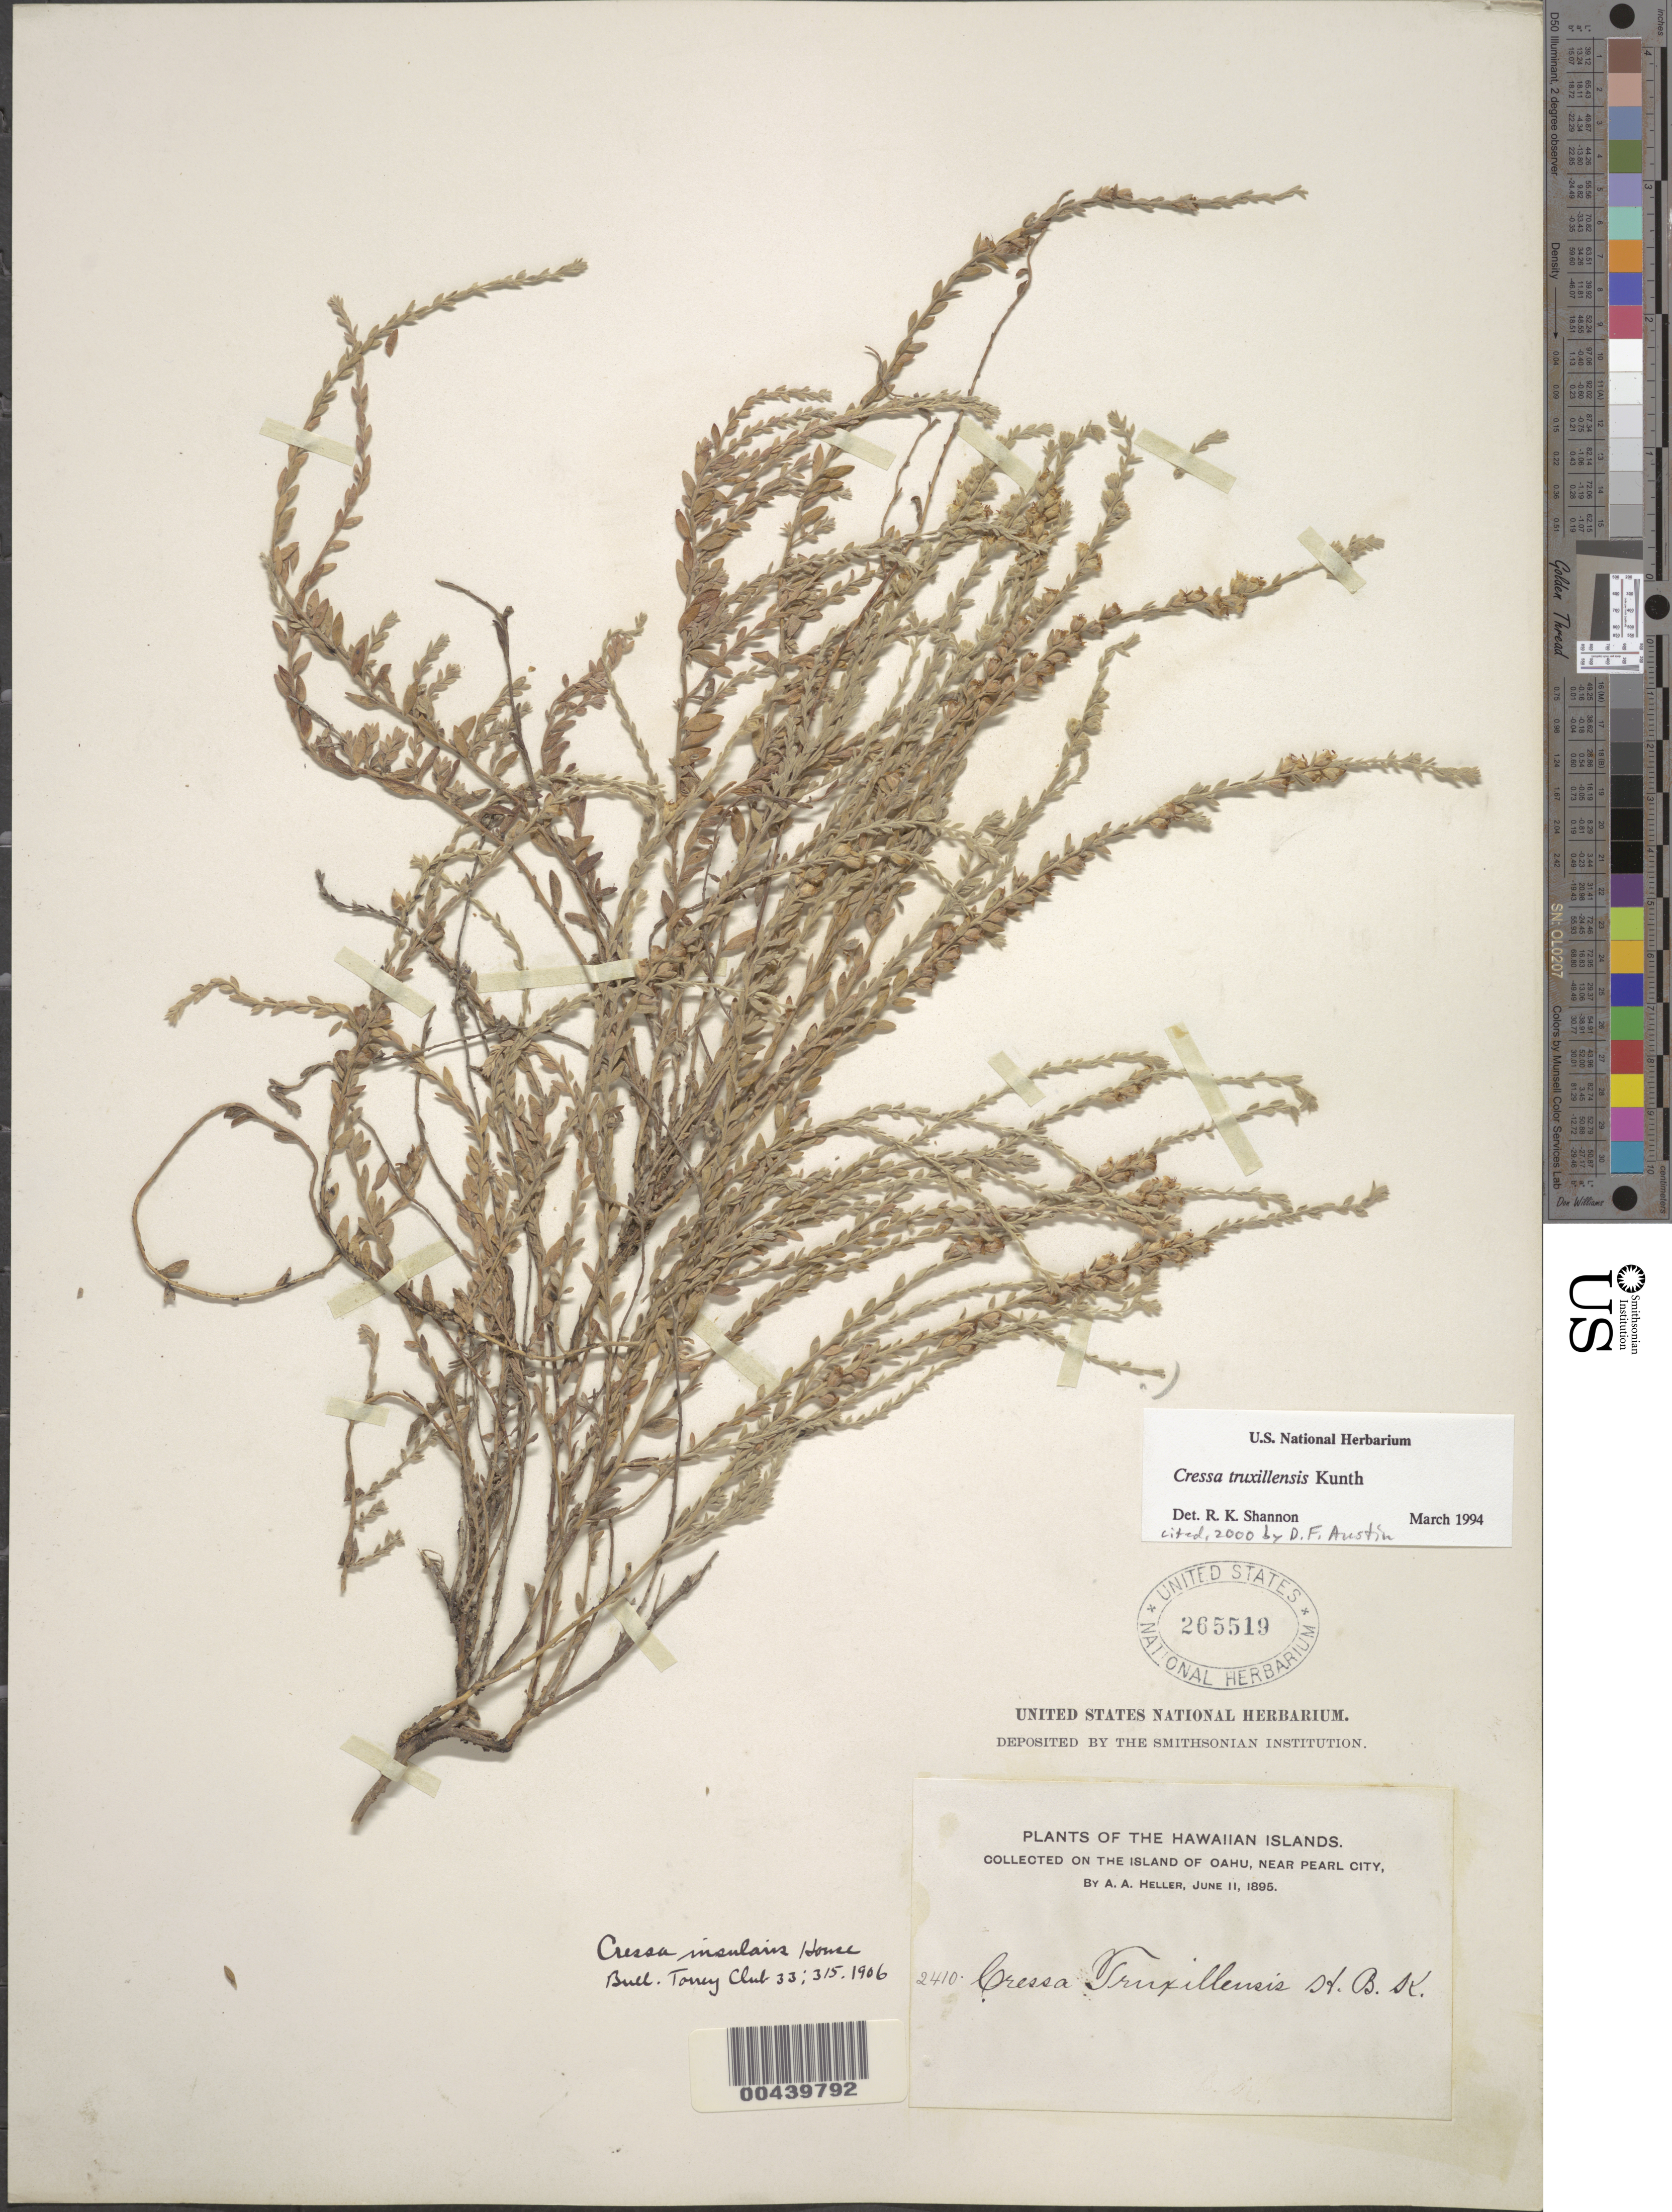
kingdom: Plantae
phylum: Tracheophyta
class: Magnoliopsida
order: Solanales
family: Convolvulaceae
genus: Cressa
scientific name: Cressa truxillensis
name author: Kunth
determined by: Shannon, R. K., (UNITED STATES)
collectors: A. A. Heller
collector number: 2410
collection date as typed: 11 Jun 1895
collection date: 1895-06-11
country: United States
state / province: Hawaii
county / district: Honolulu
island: Oahu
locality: Near Pearl City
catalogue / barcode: US 265519